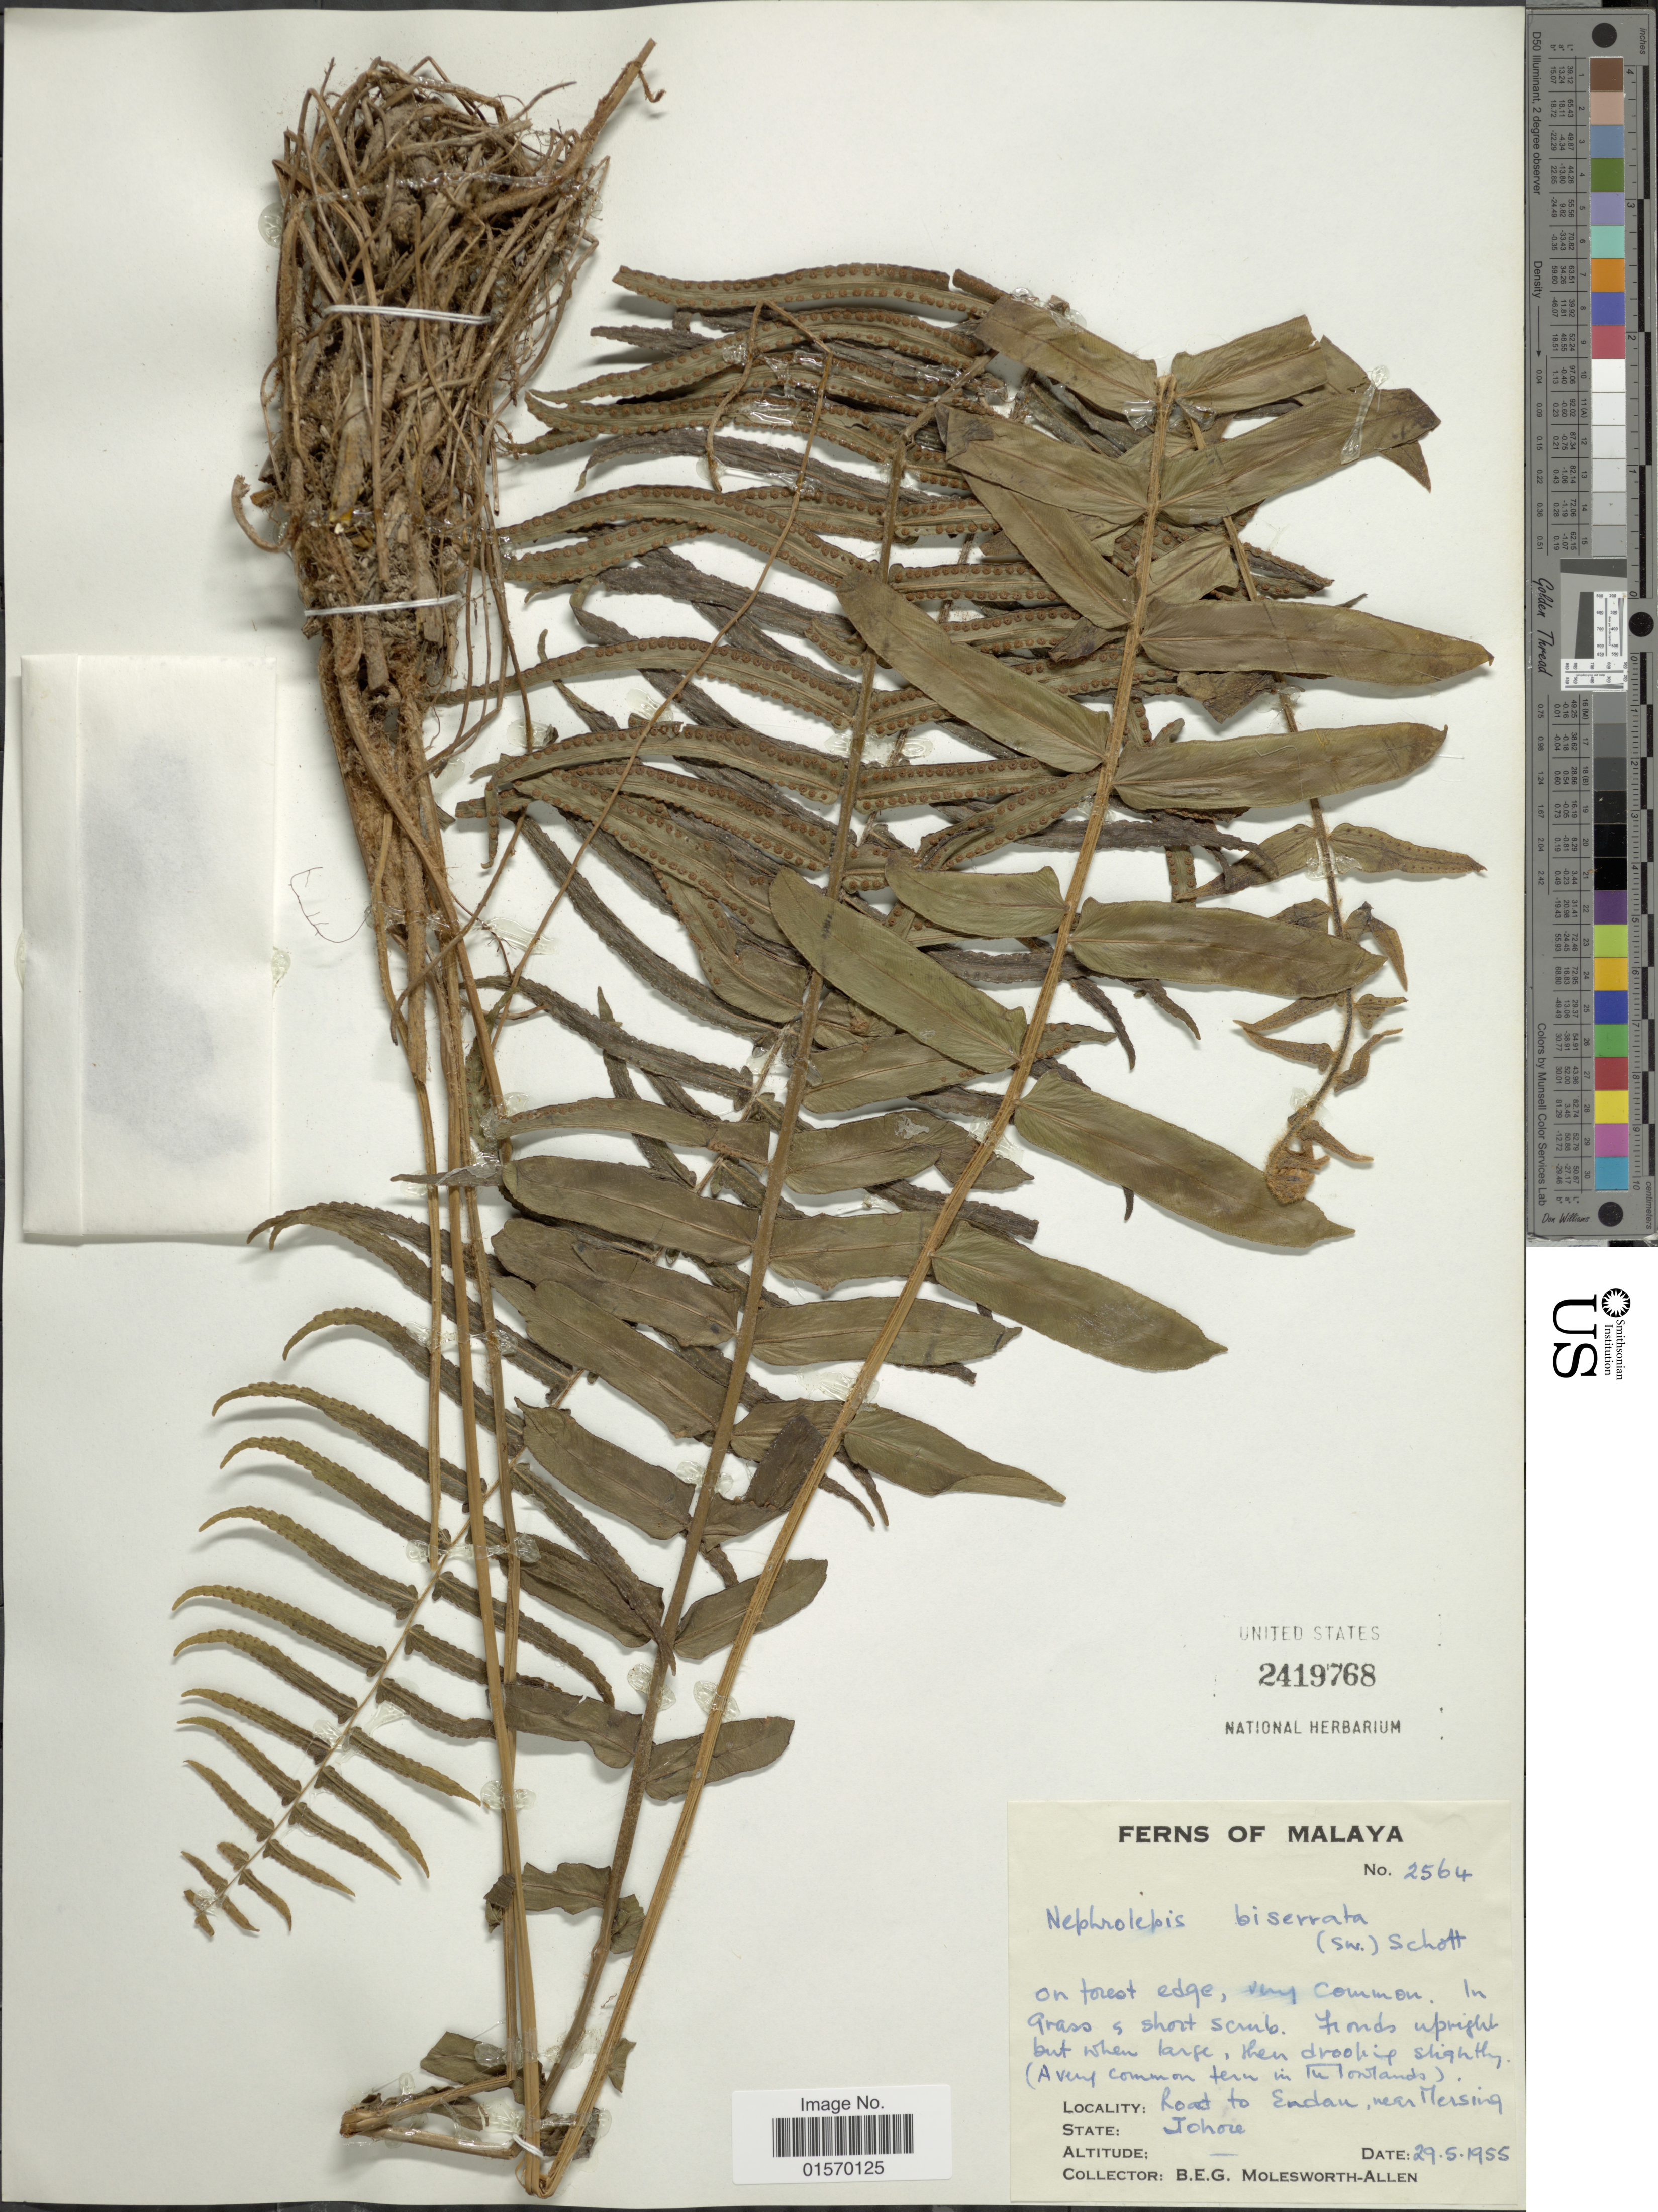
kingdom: Plantae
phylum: Tracheophyta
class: Polypodiopsida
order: Polypodiales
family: Nephrolepidaceae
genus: Nephrolepis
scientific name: Nephrolepis biserrata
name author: (Sw.) Schott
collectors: B. E. G. Molesworth-Allen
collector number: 2564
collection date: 1955-05-29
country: Malaysia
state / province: Johor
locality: Malaya. Road to Endan, near Mersing. State Johore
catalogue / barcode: US 2419768